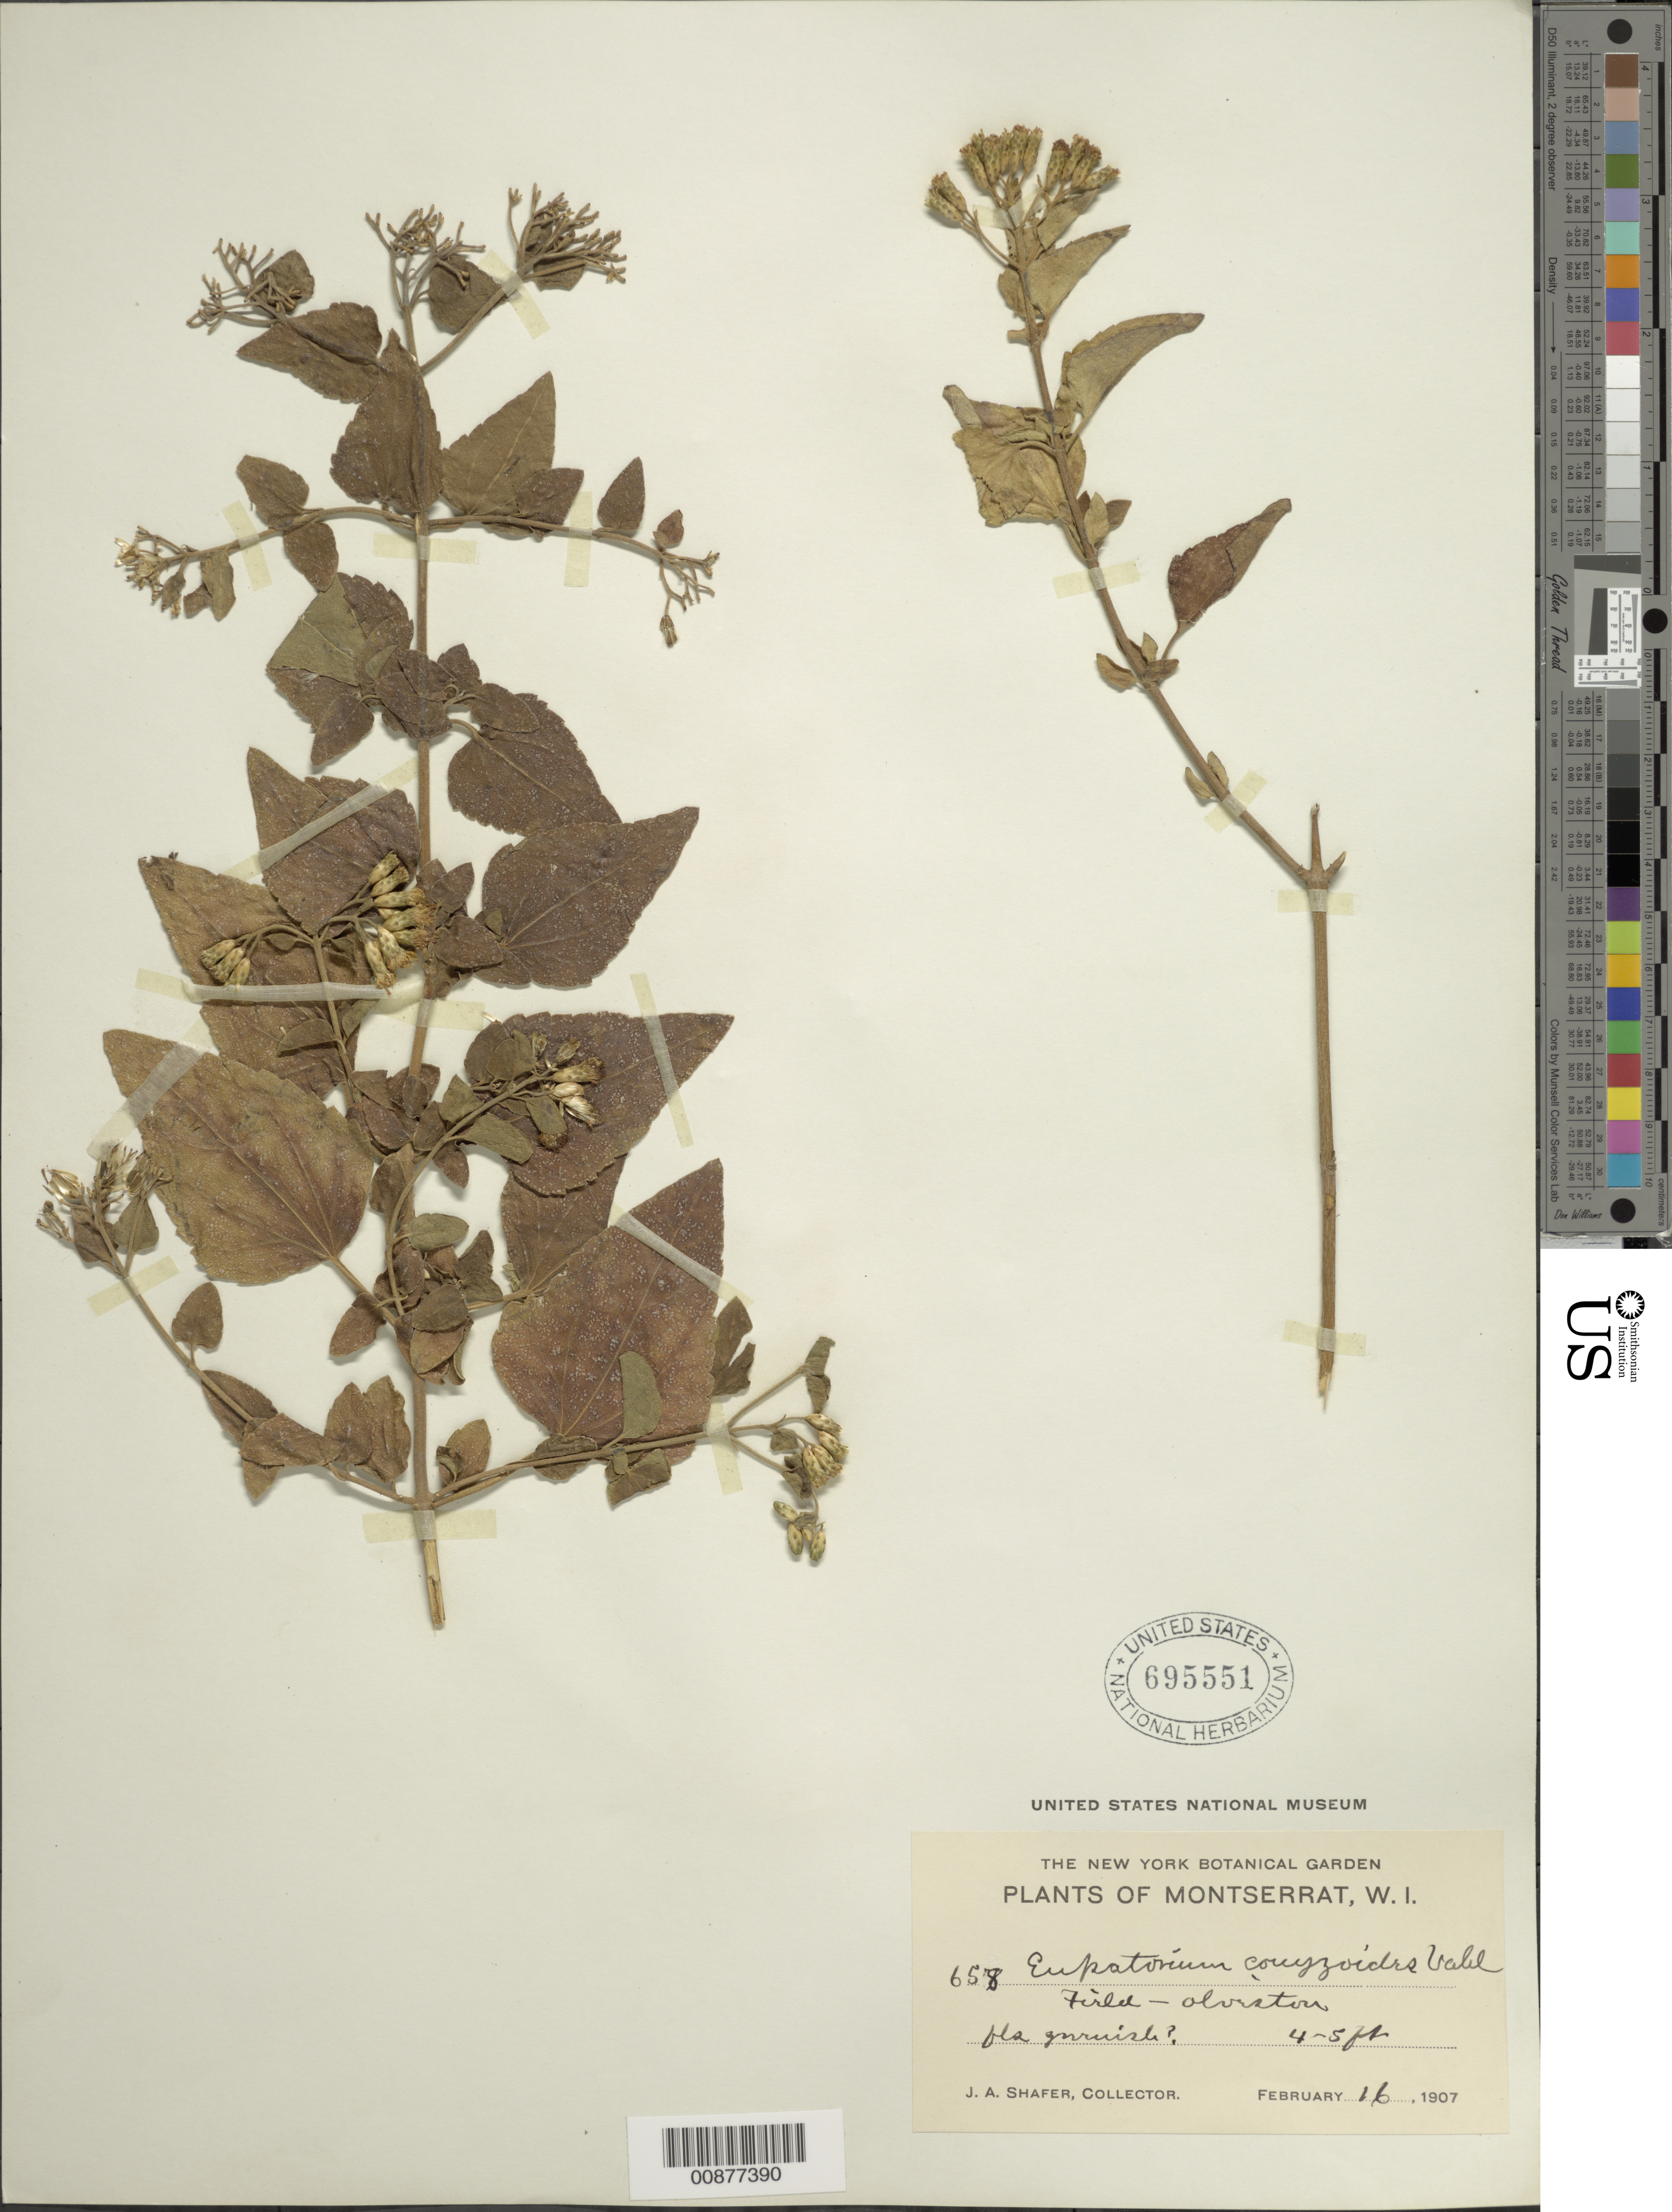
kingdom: Plantae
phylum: Tracheophyta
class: Magnoliopsida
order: Asterales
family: Asteraceae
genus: Chromolaena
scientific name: Chromolaena odorata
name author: (L.) R.M. King & H. Rob.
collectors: J. A. Shafer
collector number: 658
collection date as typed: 16 Feb 1907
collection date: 1907-02-16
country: Montserrat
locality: Aviation field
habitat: Field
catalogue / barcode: US 695551